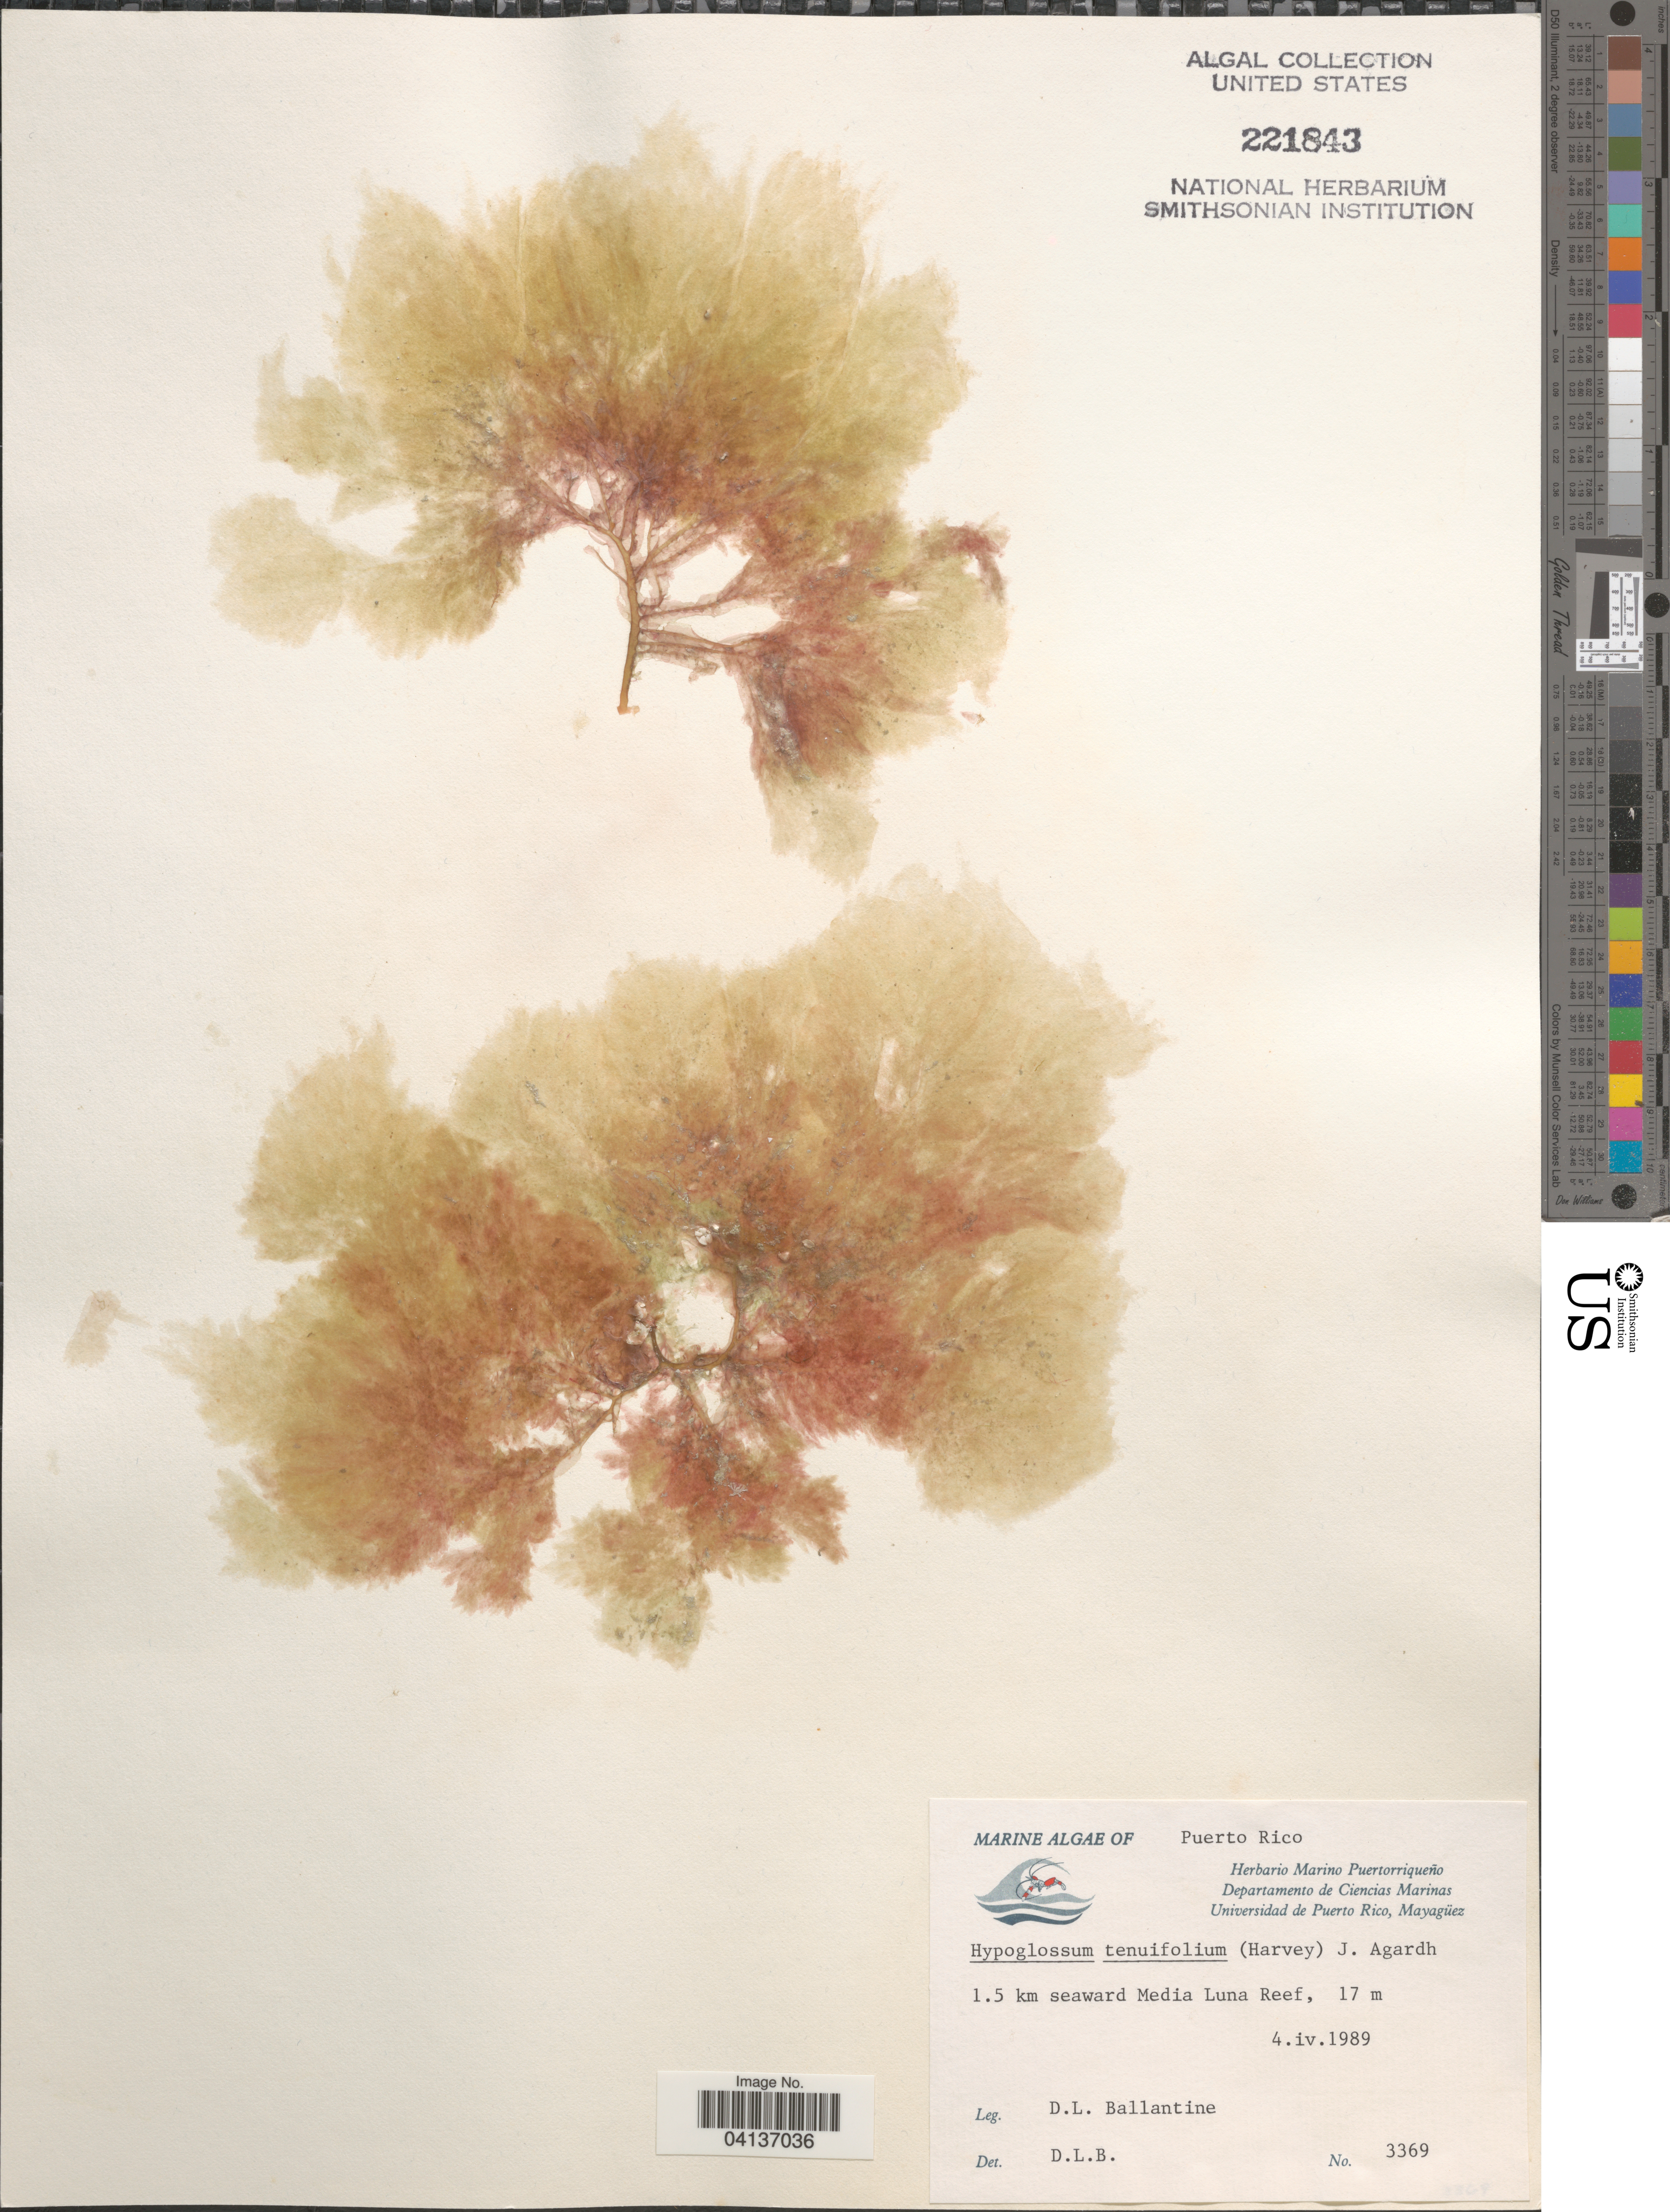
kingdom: Plantae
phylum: Rhodophyta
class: Florideophyceae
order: Ceramiales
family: Delesseriaceae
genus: Hypoglossum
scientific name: Hypoglossum tenuifolium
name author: (Harv.) J. Agardh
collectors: D.L. Ballantine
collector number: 3369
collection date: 1989-04-04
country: Puerto Rico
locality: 1.5 km seaward Media Luna Reef.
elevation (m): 17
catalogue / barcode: US 221843